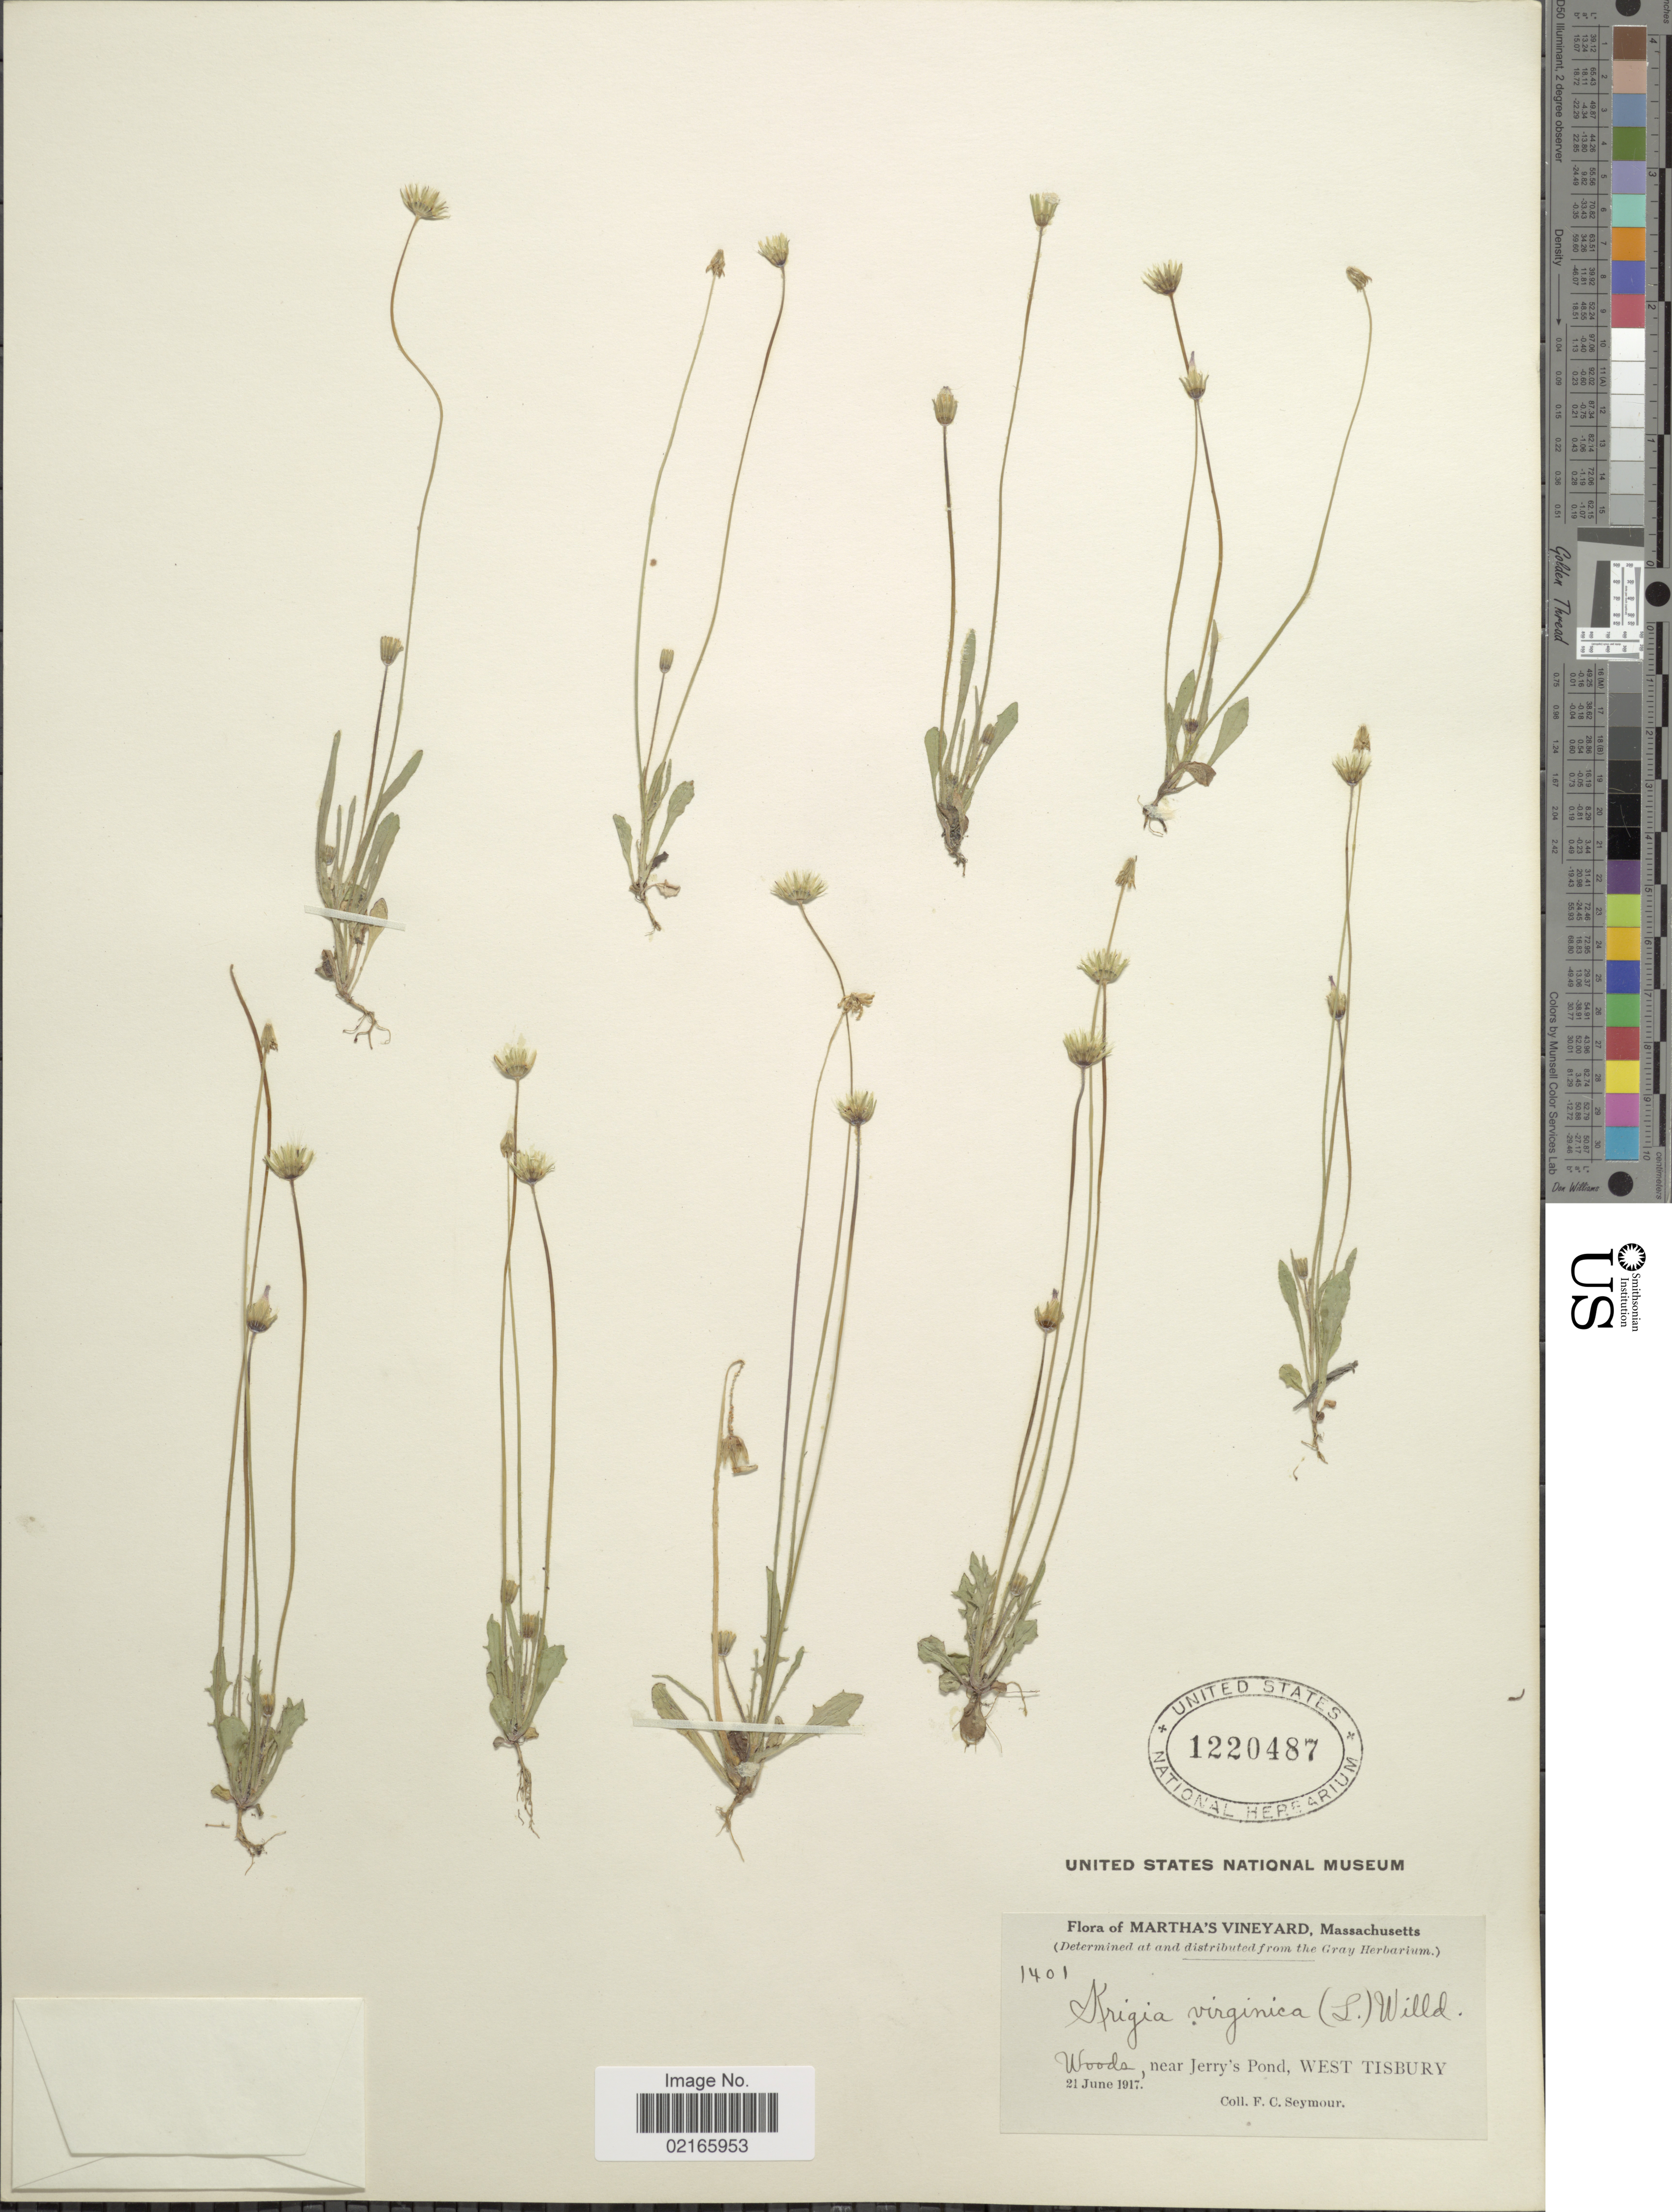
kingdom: Plantae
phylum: Tracheophyta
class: Magnoliopsida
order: Asterales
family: Asteraceae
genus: Krigia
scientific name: Krigia virginica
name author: (L.) Willd.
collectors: F. C. Seymour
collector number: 1401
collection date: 1917-06-21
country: United States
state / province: Massachusetts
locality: Martha's Vineyard, woods, near Jerry's Pond, West Tisbury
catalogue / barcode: US 1220487